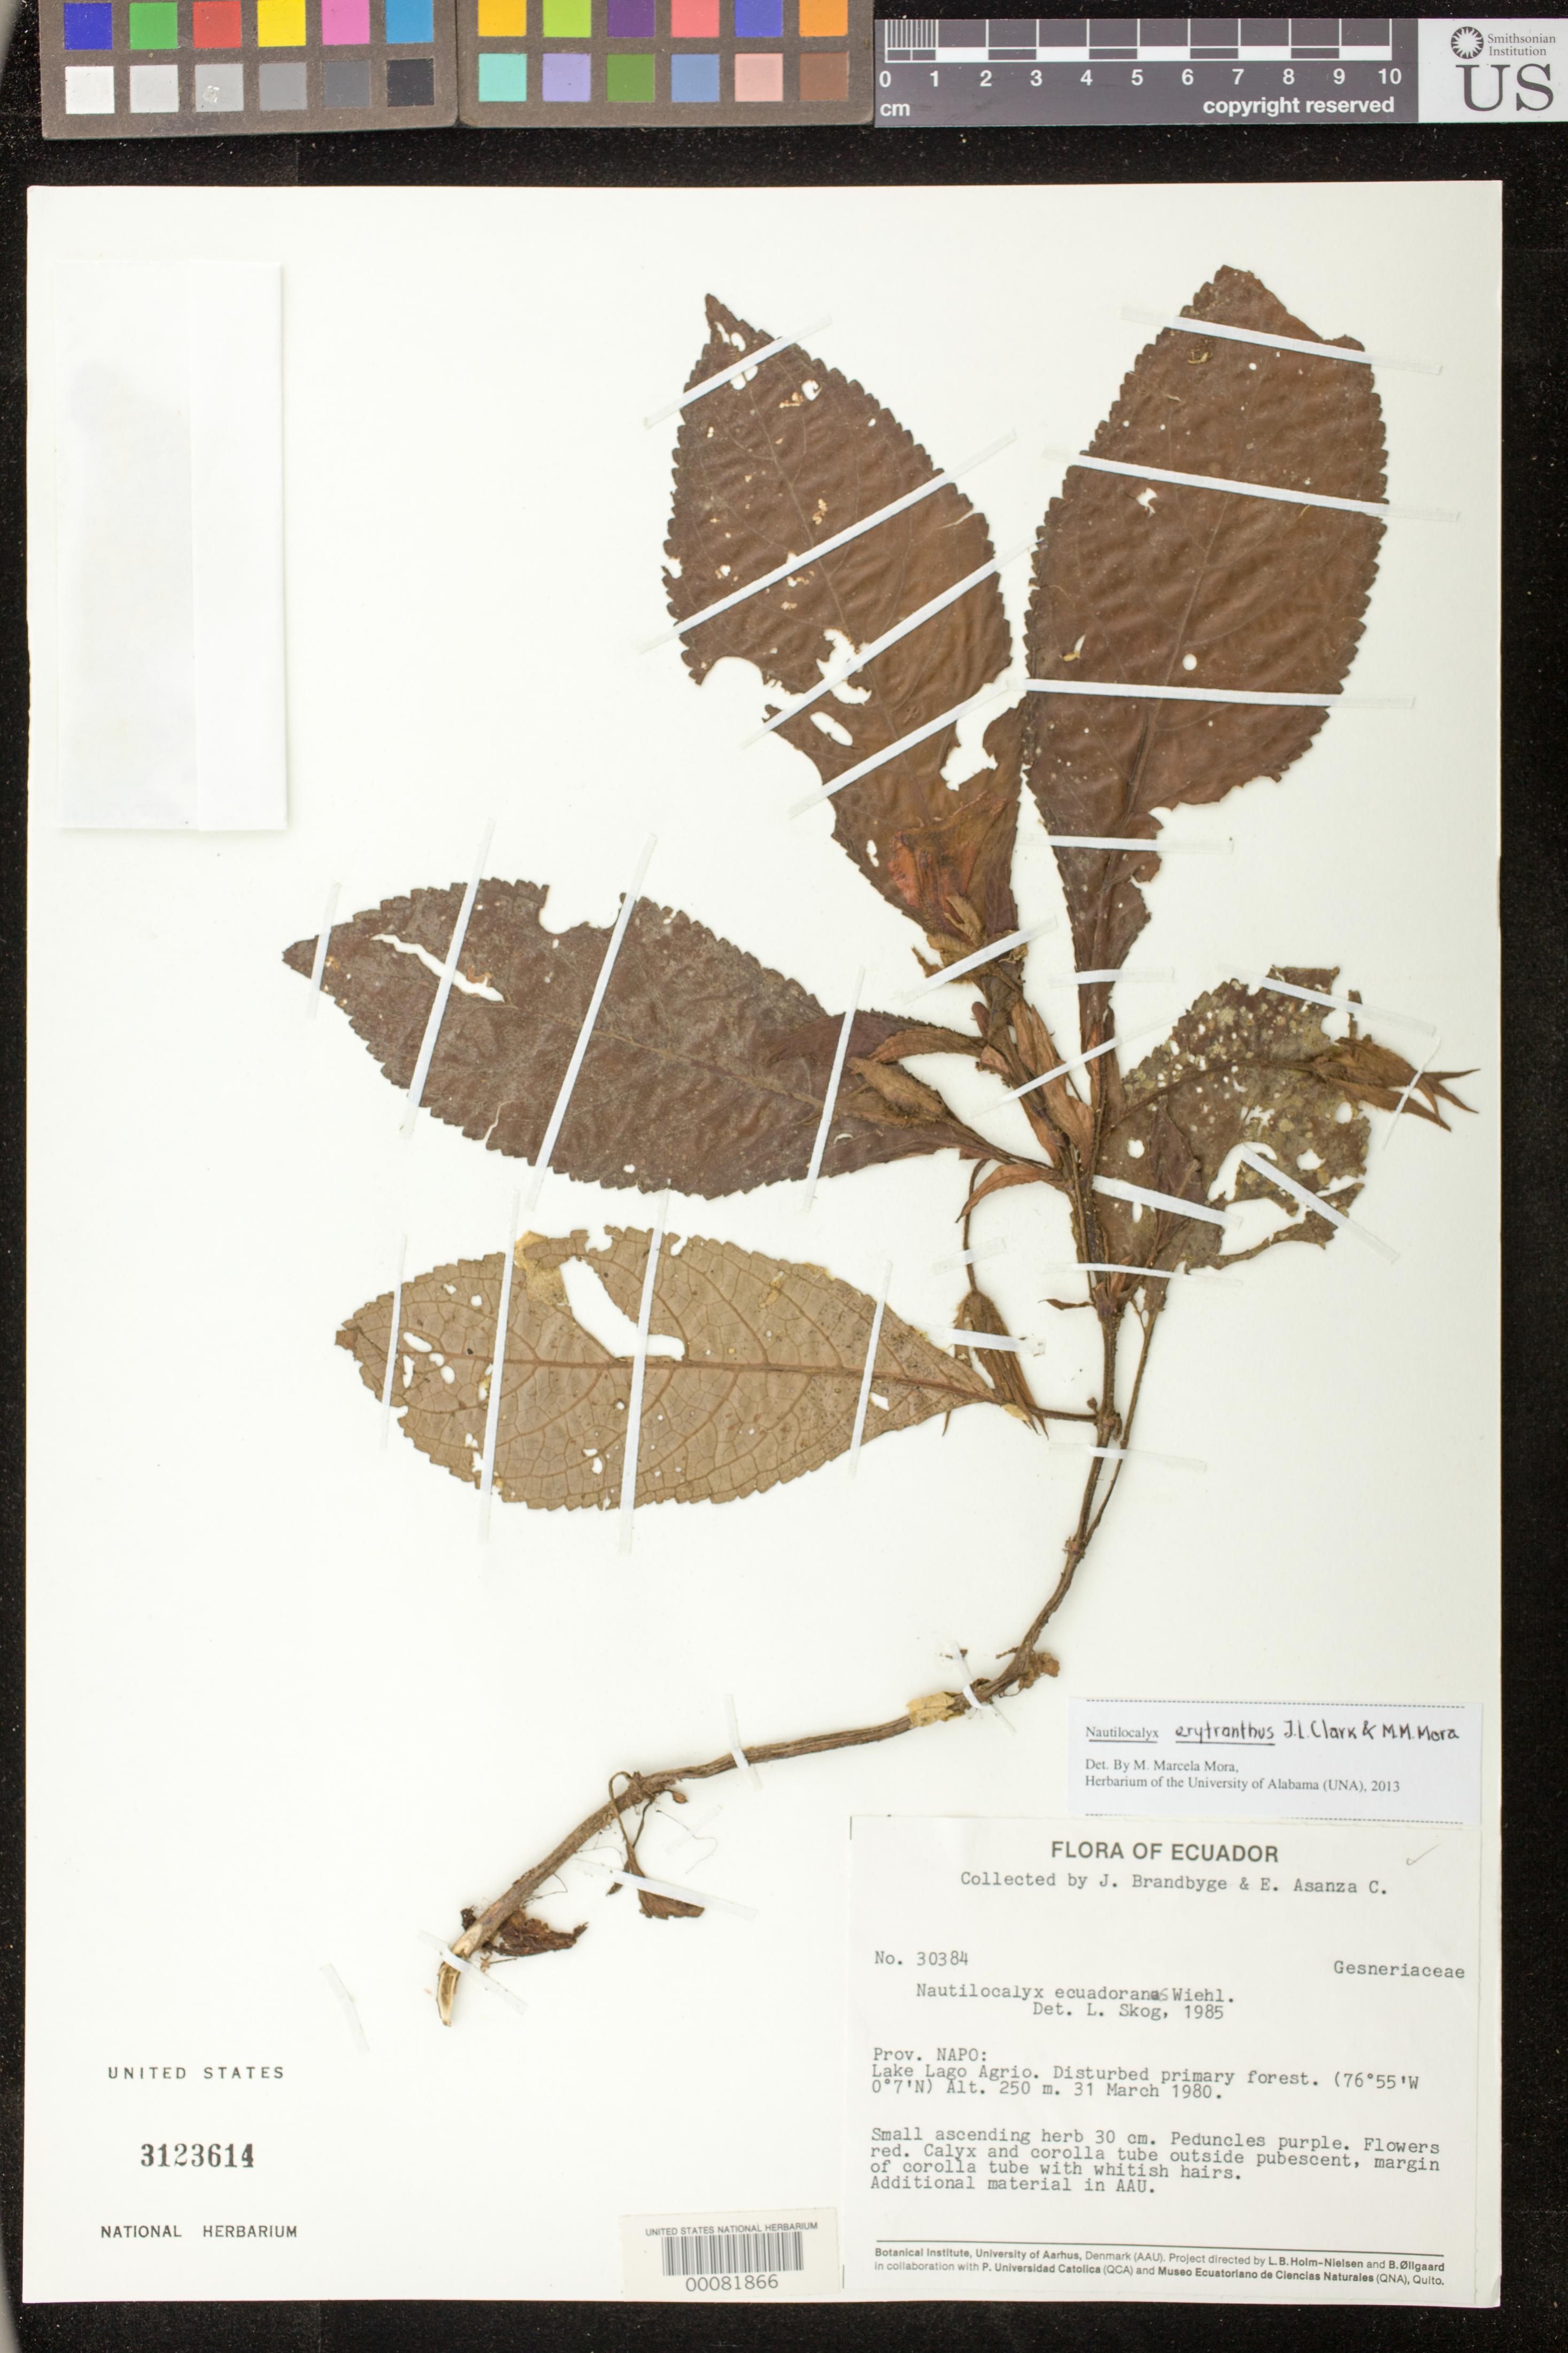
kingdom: Plantae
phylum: Tracheophyta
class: Magnoliopsida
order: Lamiales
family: Gesneriaceae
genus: Nautilocalyx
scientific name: Nautilocalyx erytranthus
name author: J.L. Clark & M.M. Mora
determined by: Mora, M. Marcela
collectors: J. Brandbyge & E. Asanza C.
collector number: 30384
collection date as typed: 31 Mar 1980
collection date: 1980-03-31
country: Ecuador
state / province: Napo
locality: Lake Lago Agrio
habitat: Disturbed primary forest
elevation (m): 250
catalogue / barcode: US 3123614